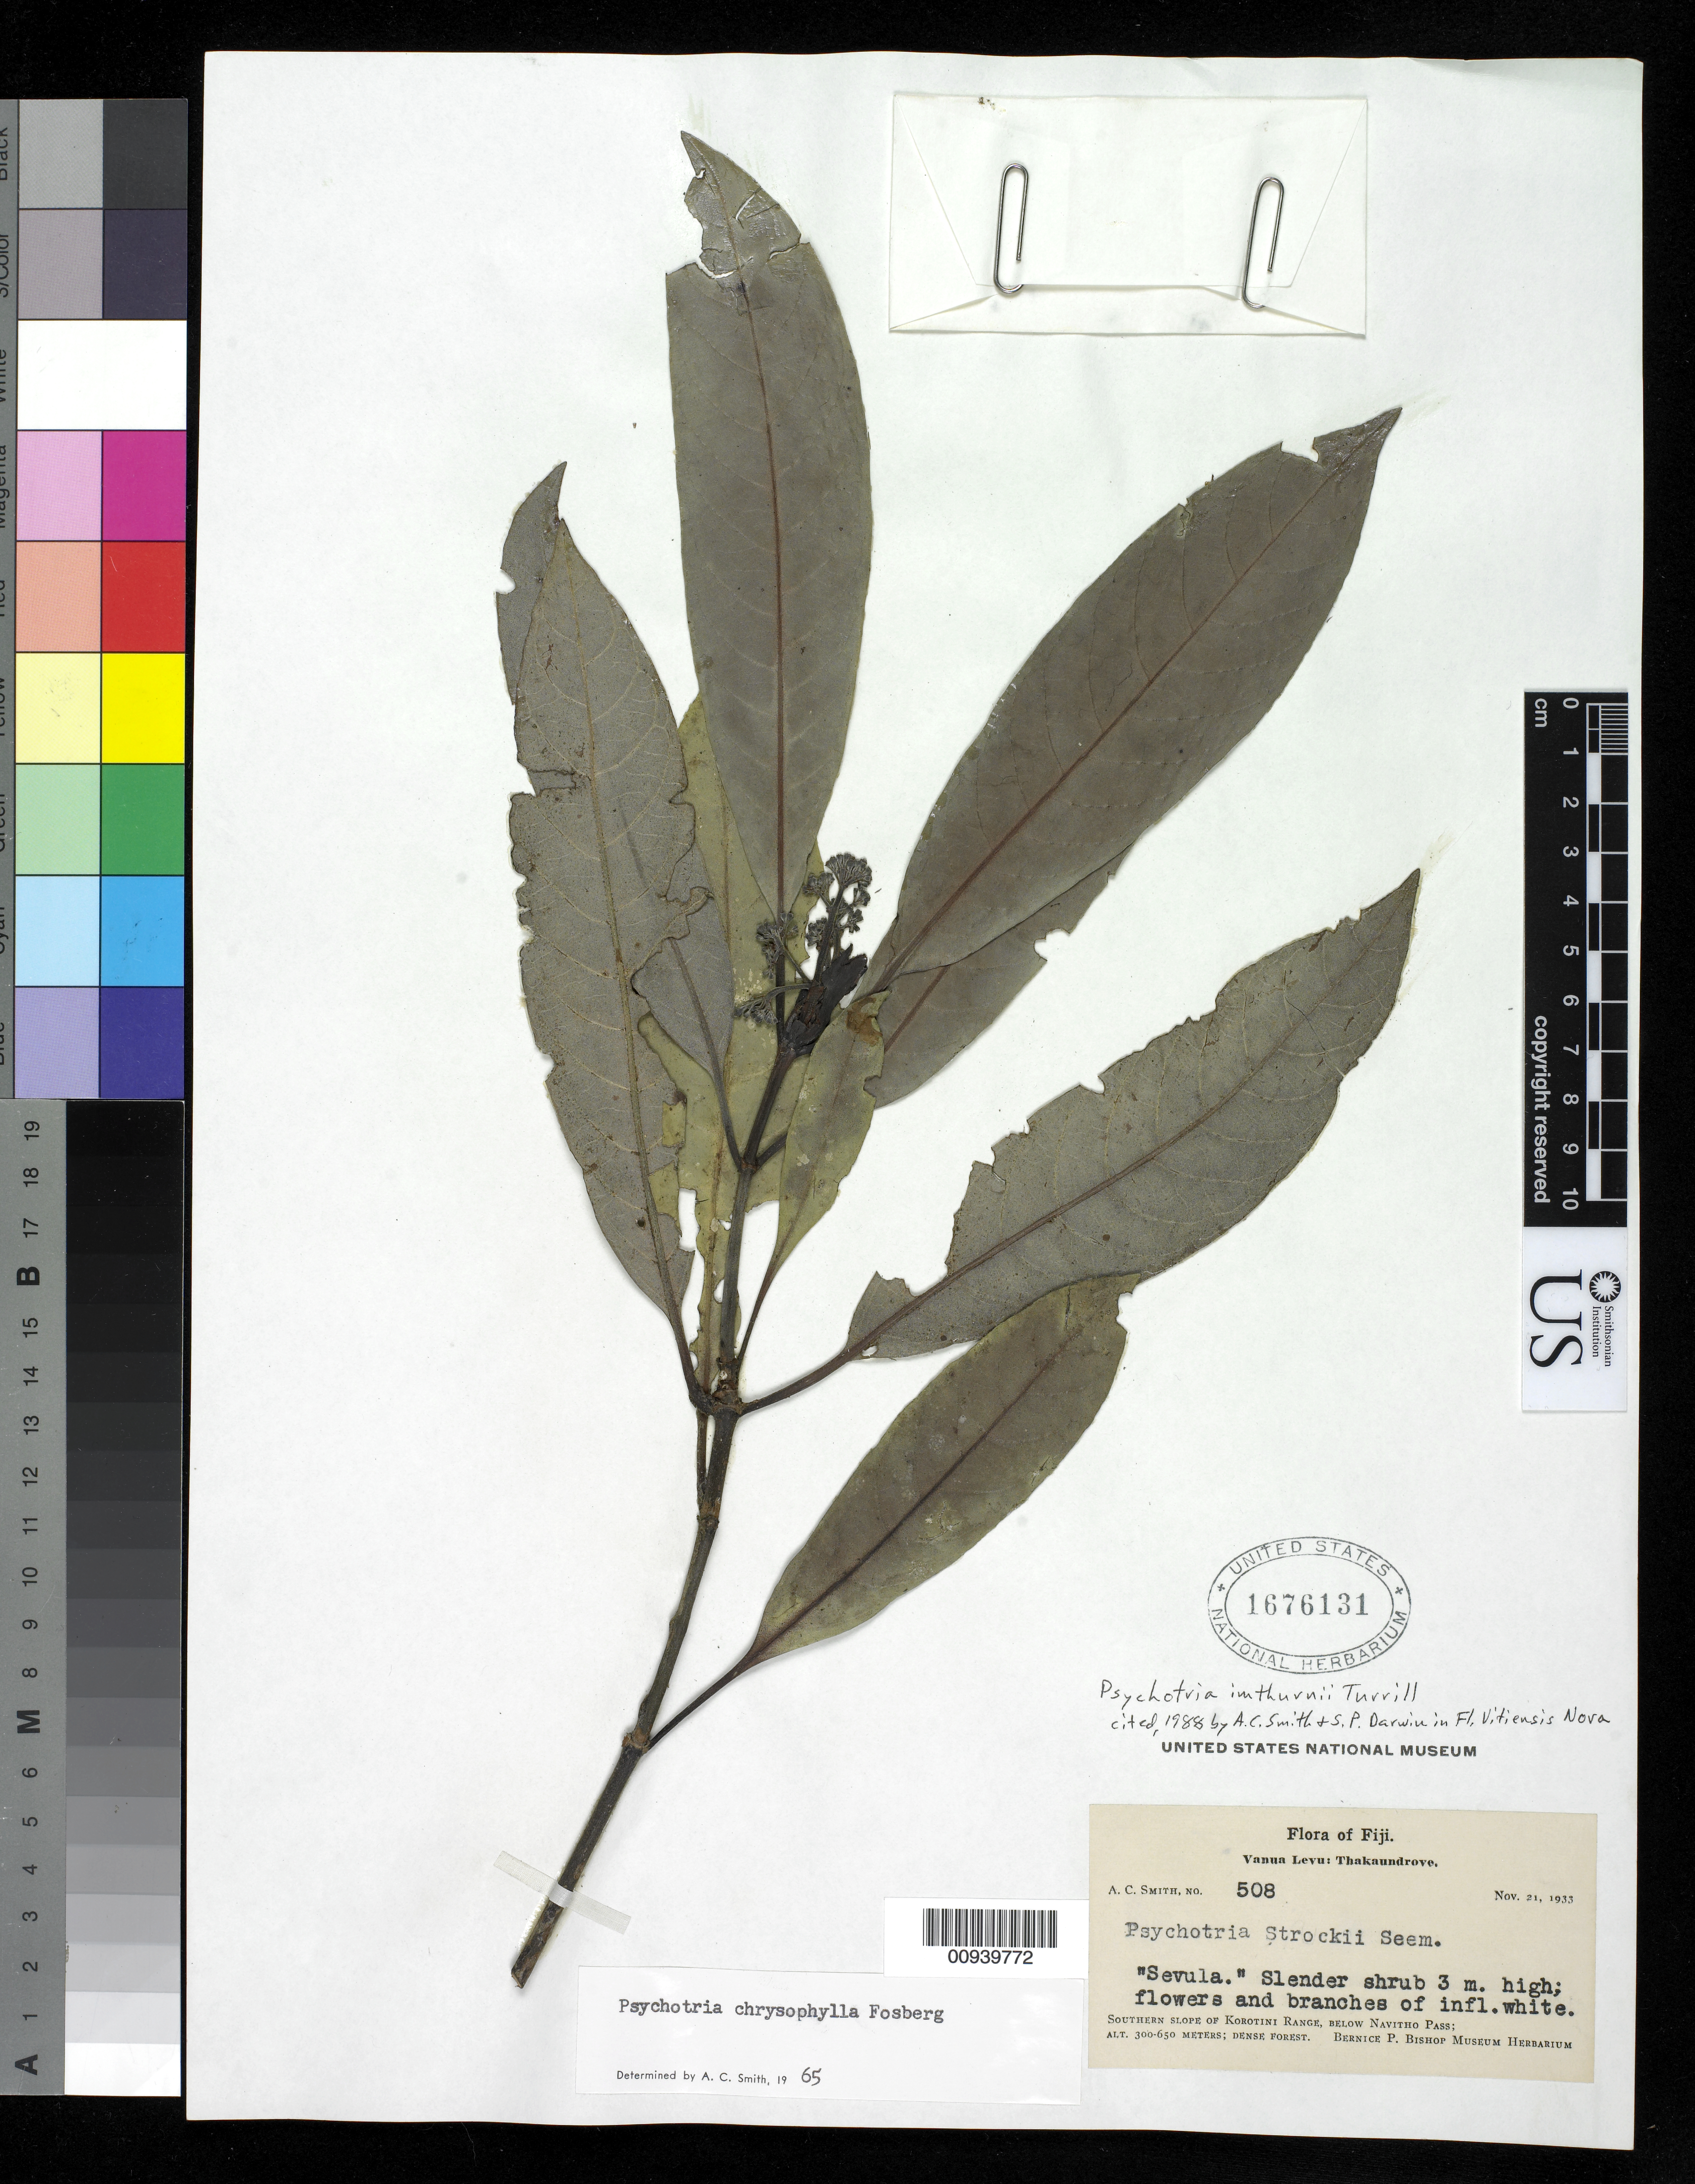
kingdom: Plantae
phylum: Tracheophyta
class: Magnoliopsida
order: Gentianales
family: Rubiaceae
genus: Psychotria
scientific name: Psychotria imthurnii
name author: Turrill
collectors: C. A. Smith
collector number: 508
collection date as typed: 21 Nov 1933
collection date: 1933-11-21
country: Fiji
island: Vanua Levu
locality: Thakaundrove; Southern slope of Korotini Range, below Navitho Pass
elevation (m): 300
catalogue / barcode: US 1676131